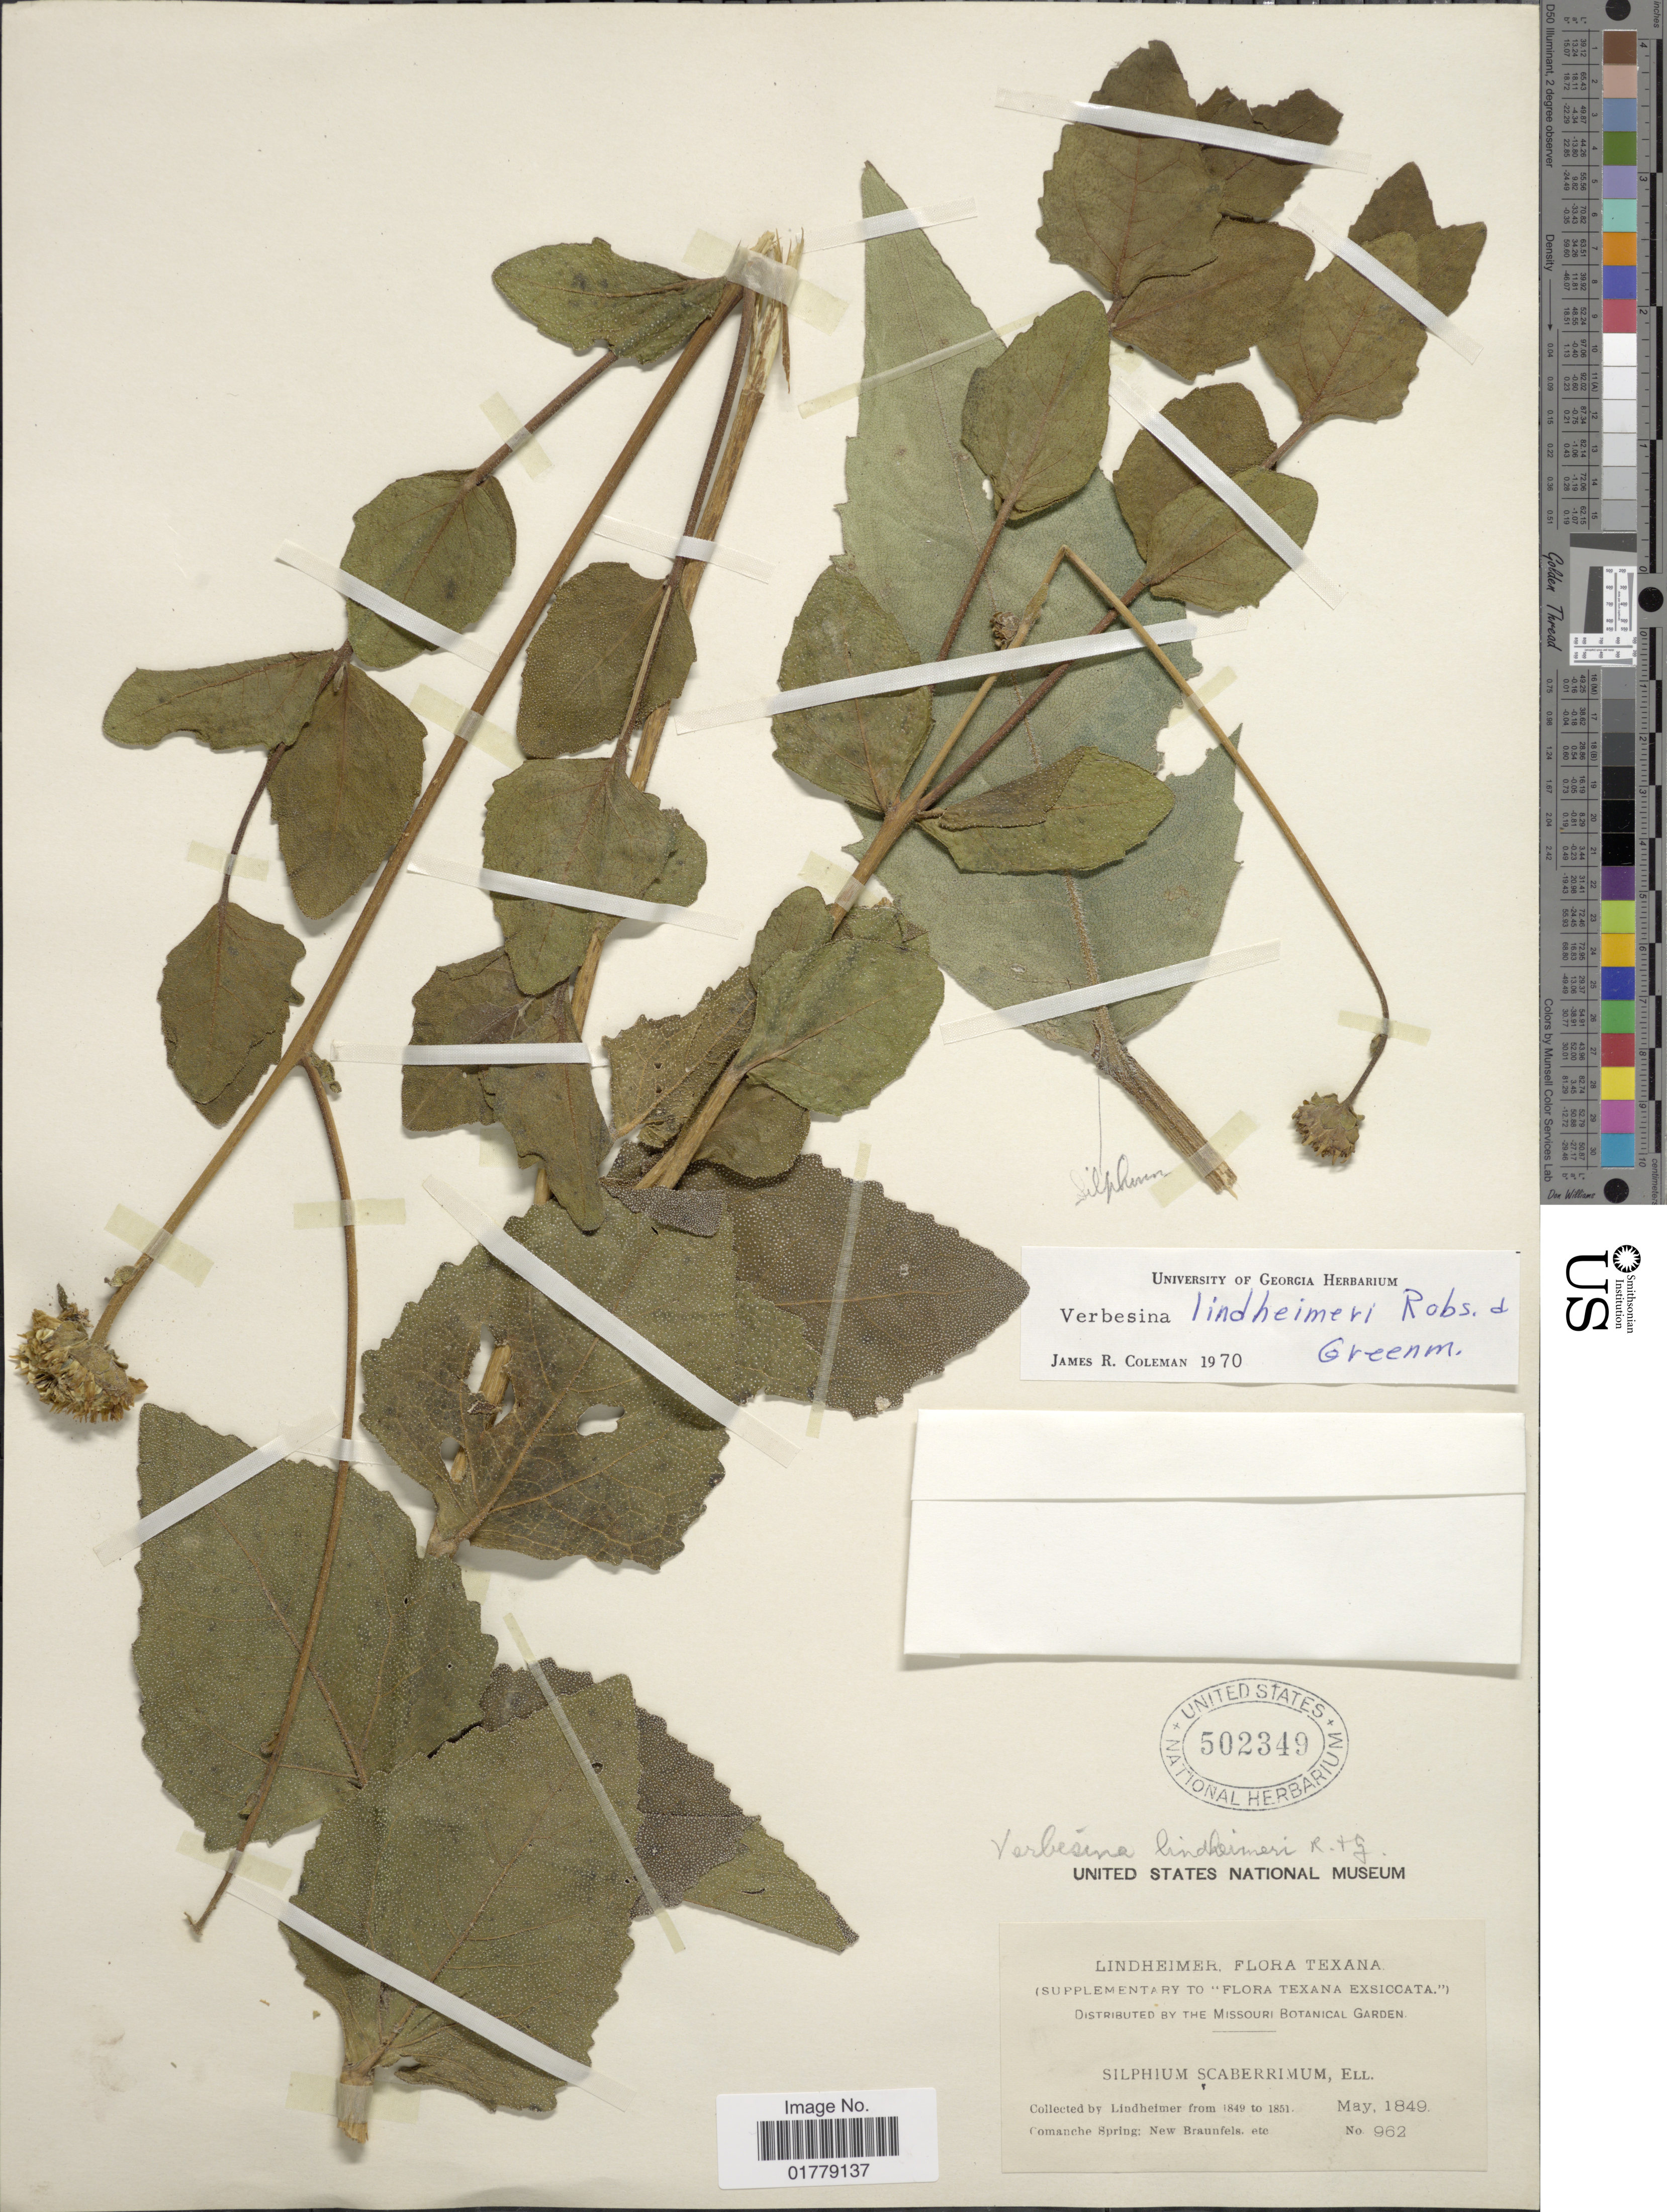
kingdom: Plantae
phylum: Tracheophyta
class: Magnoliopsida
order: Asterales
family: Asteraceae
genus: Verbesina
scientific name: Verbesina lindheimeri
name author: B.L. Rob. & Greenm.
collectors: -. Lindheimer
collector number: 962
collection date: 1849-05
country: United States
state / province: Texas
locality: Texana. Comanche Spring: New Braunfels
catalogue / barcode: US 502349